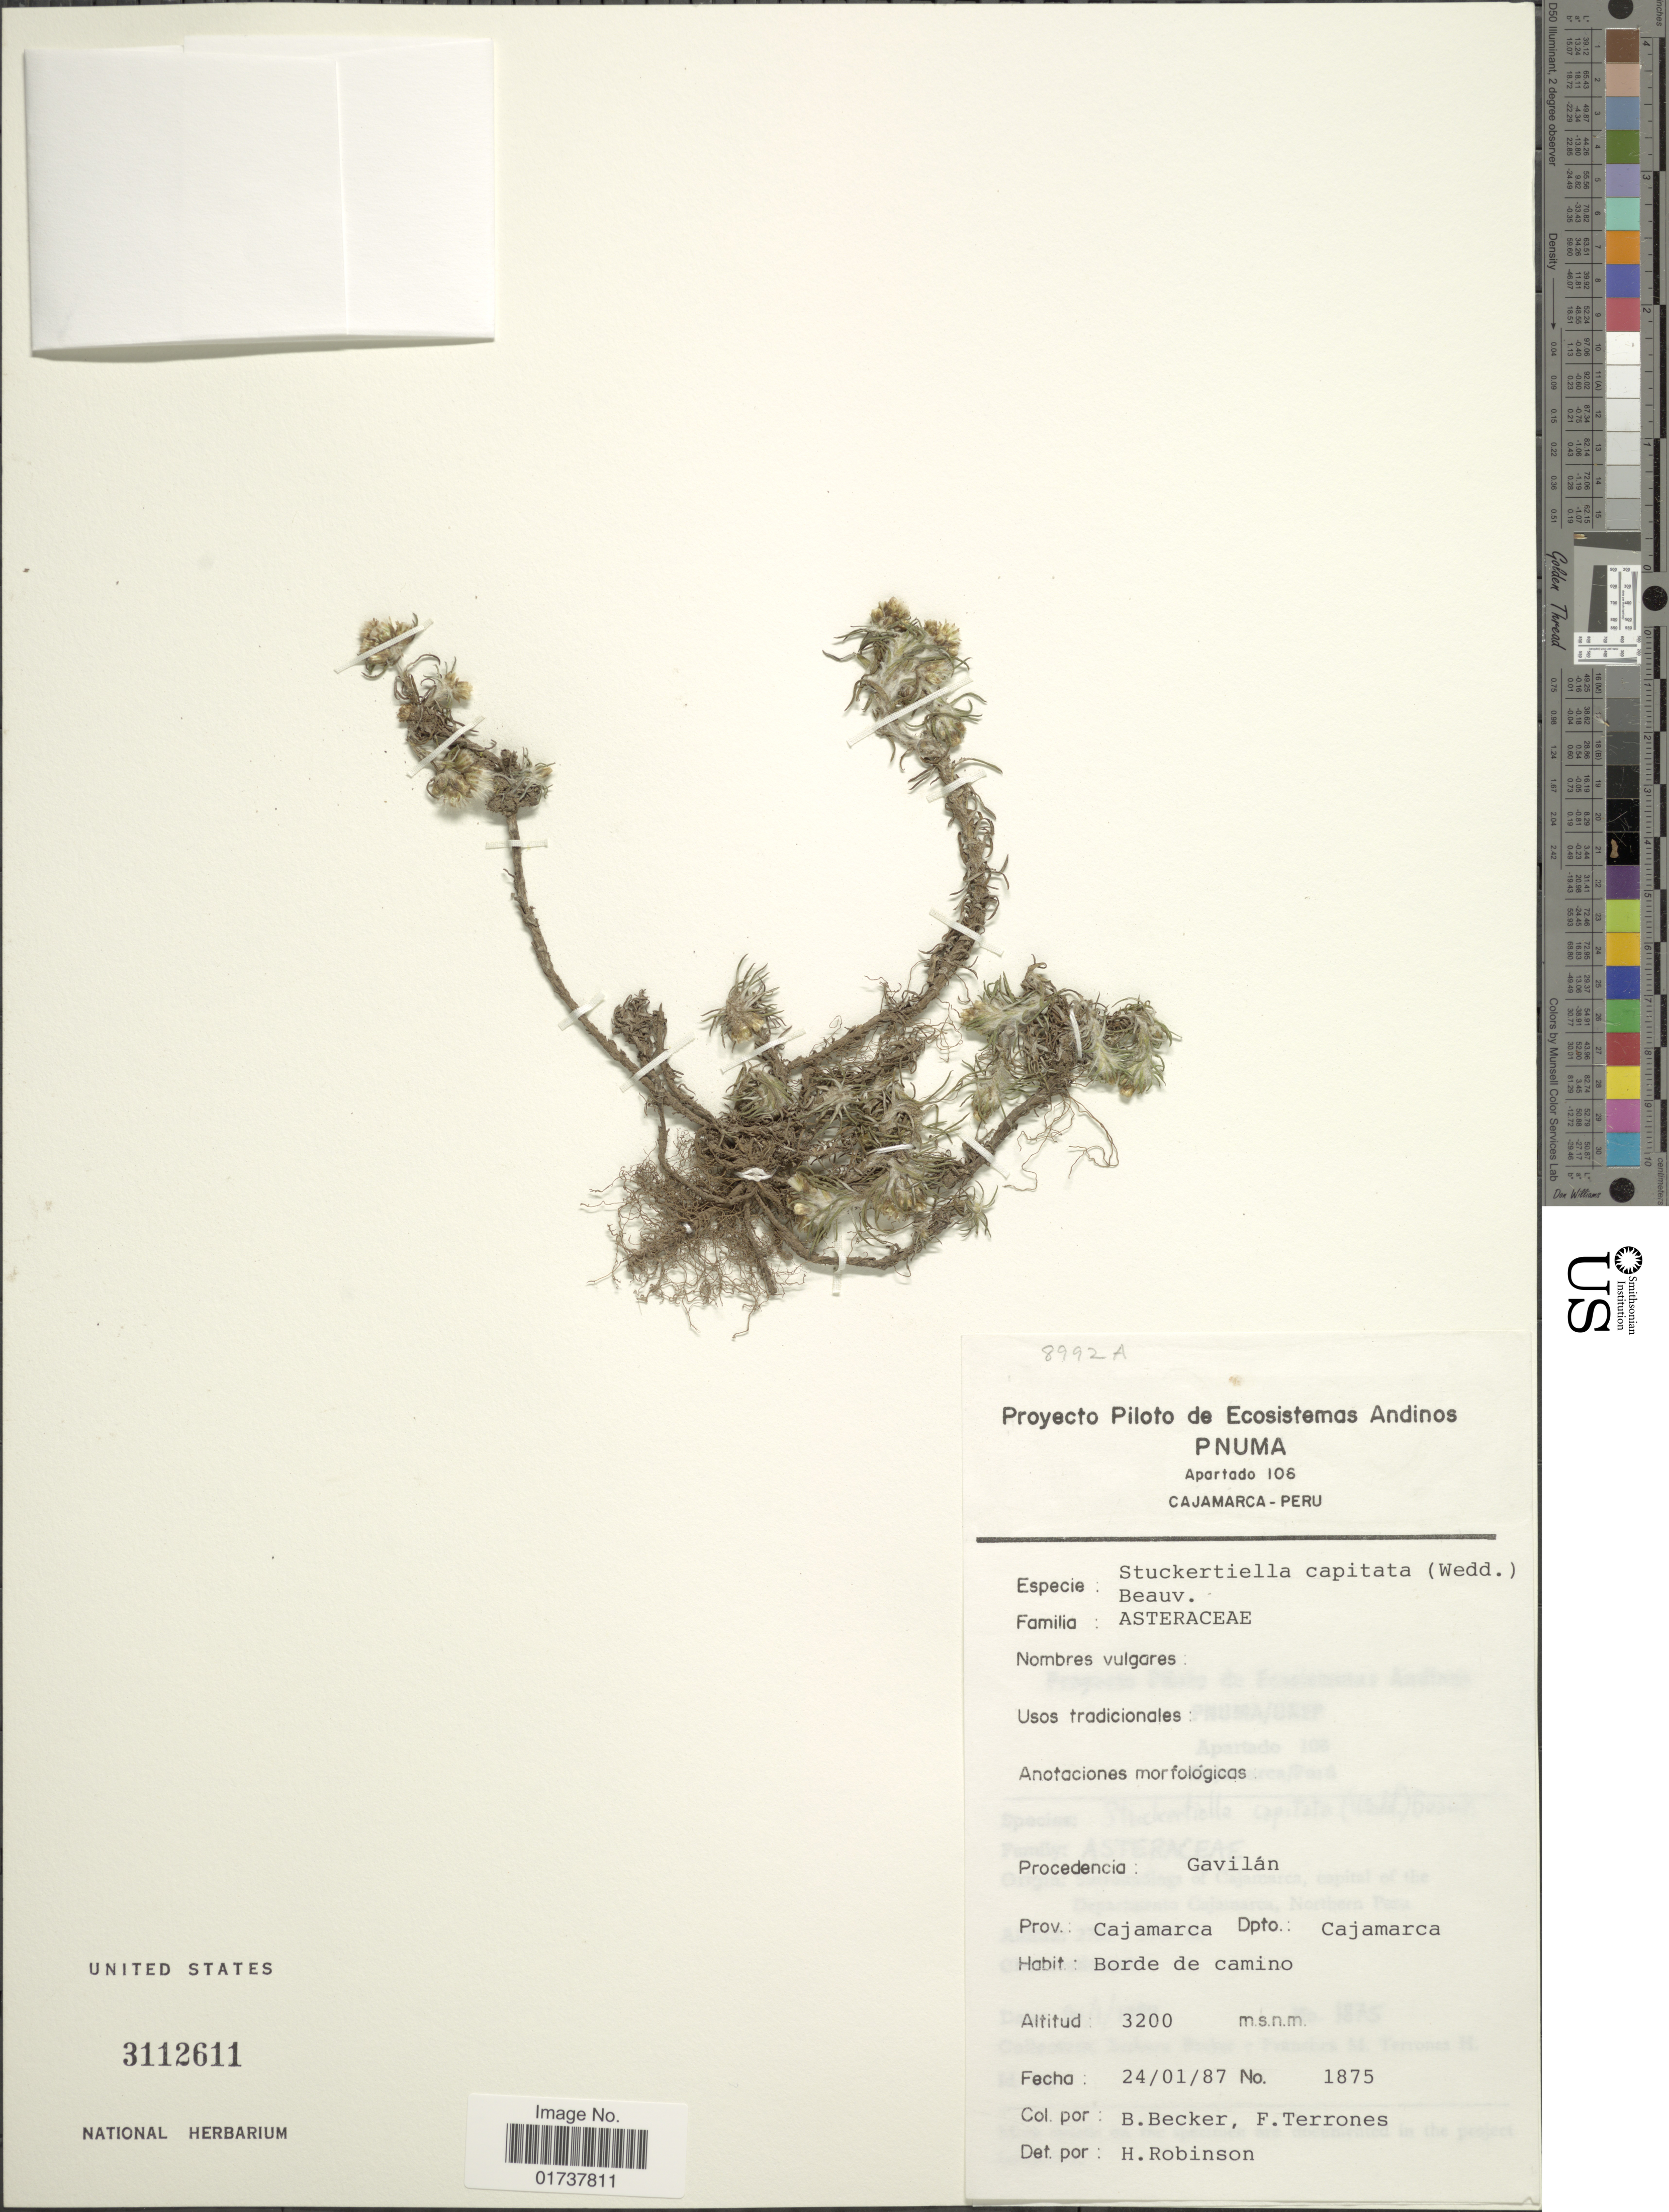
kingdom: Plantae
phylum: Tracheophyta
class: Magnoliopsida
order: Asterales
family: Asteraceae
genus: Stuckertiella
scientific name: Stuckertiella capitata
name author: (Wedd.) P. Beauv.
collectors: B. Becker & F. Terrones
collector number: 1875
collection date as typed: Transcribed d/m/y: 24/1/87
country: Peru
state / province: Cajamarca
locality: Dpto. Cajamarca, Borde de camino, Procedencia Gavilan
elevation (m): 3200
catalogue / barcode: US 3112611